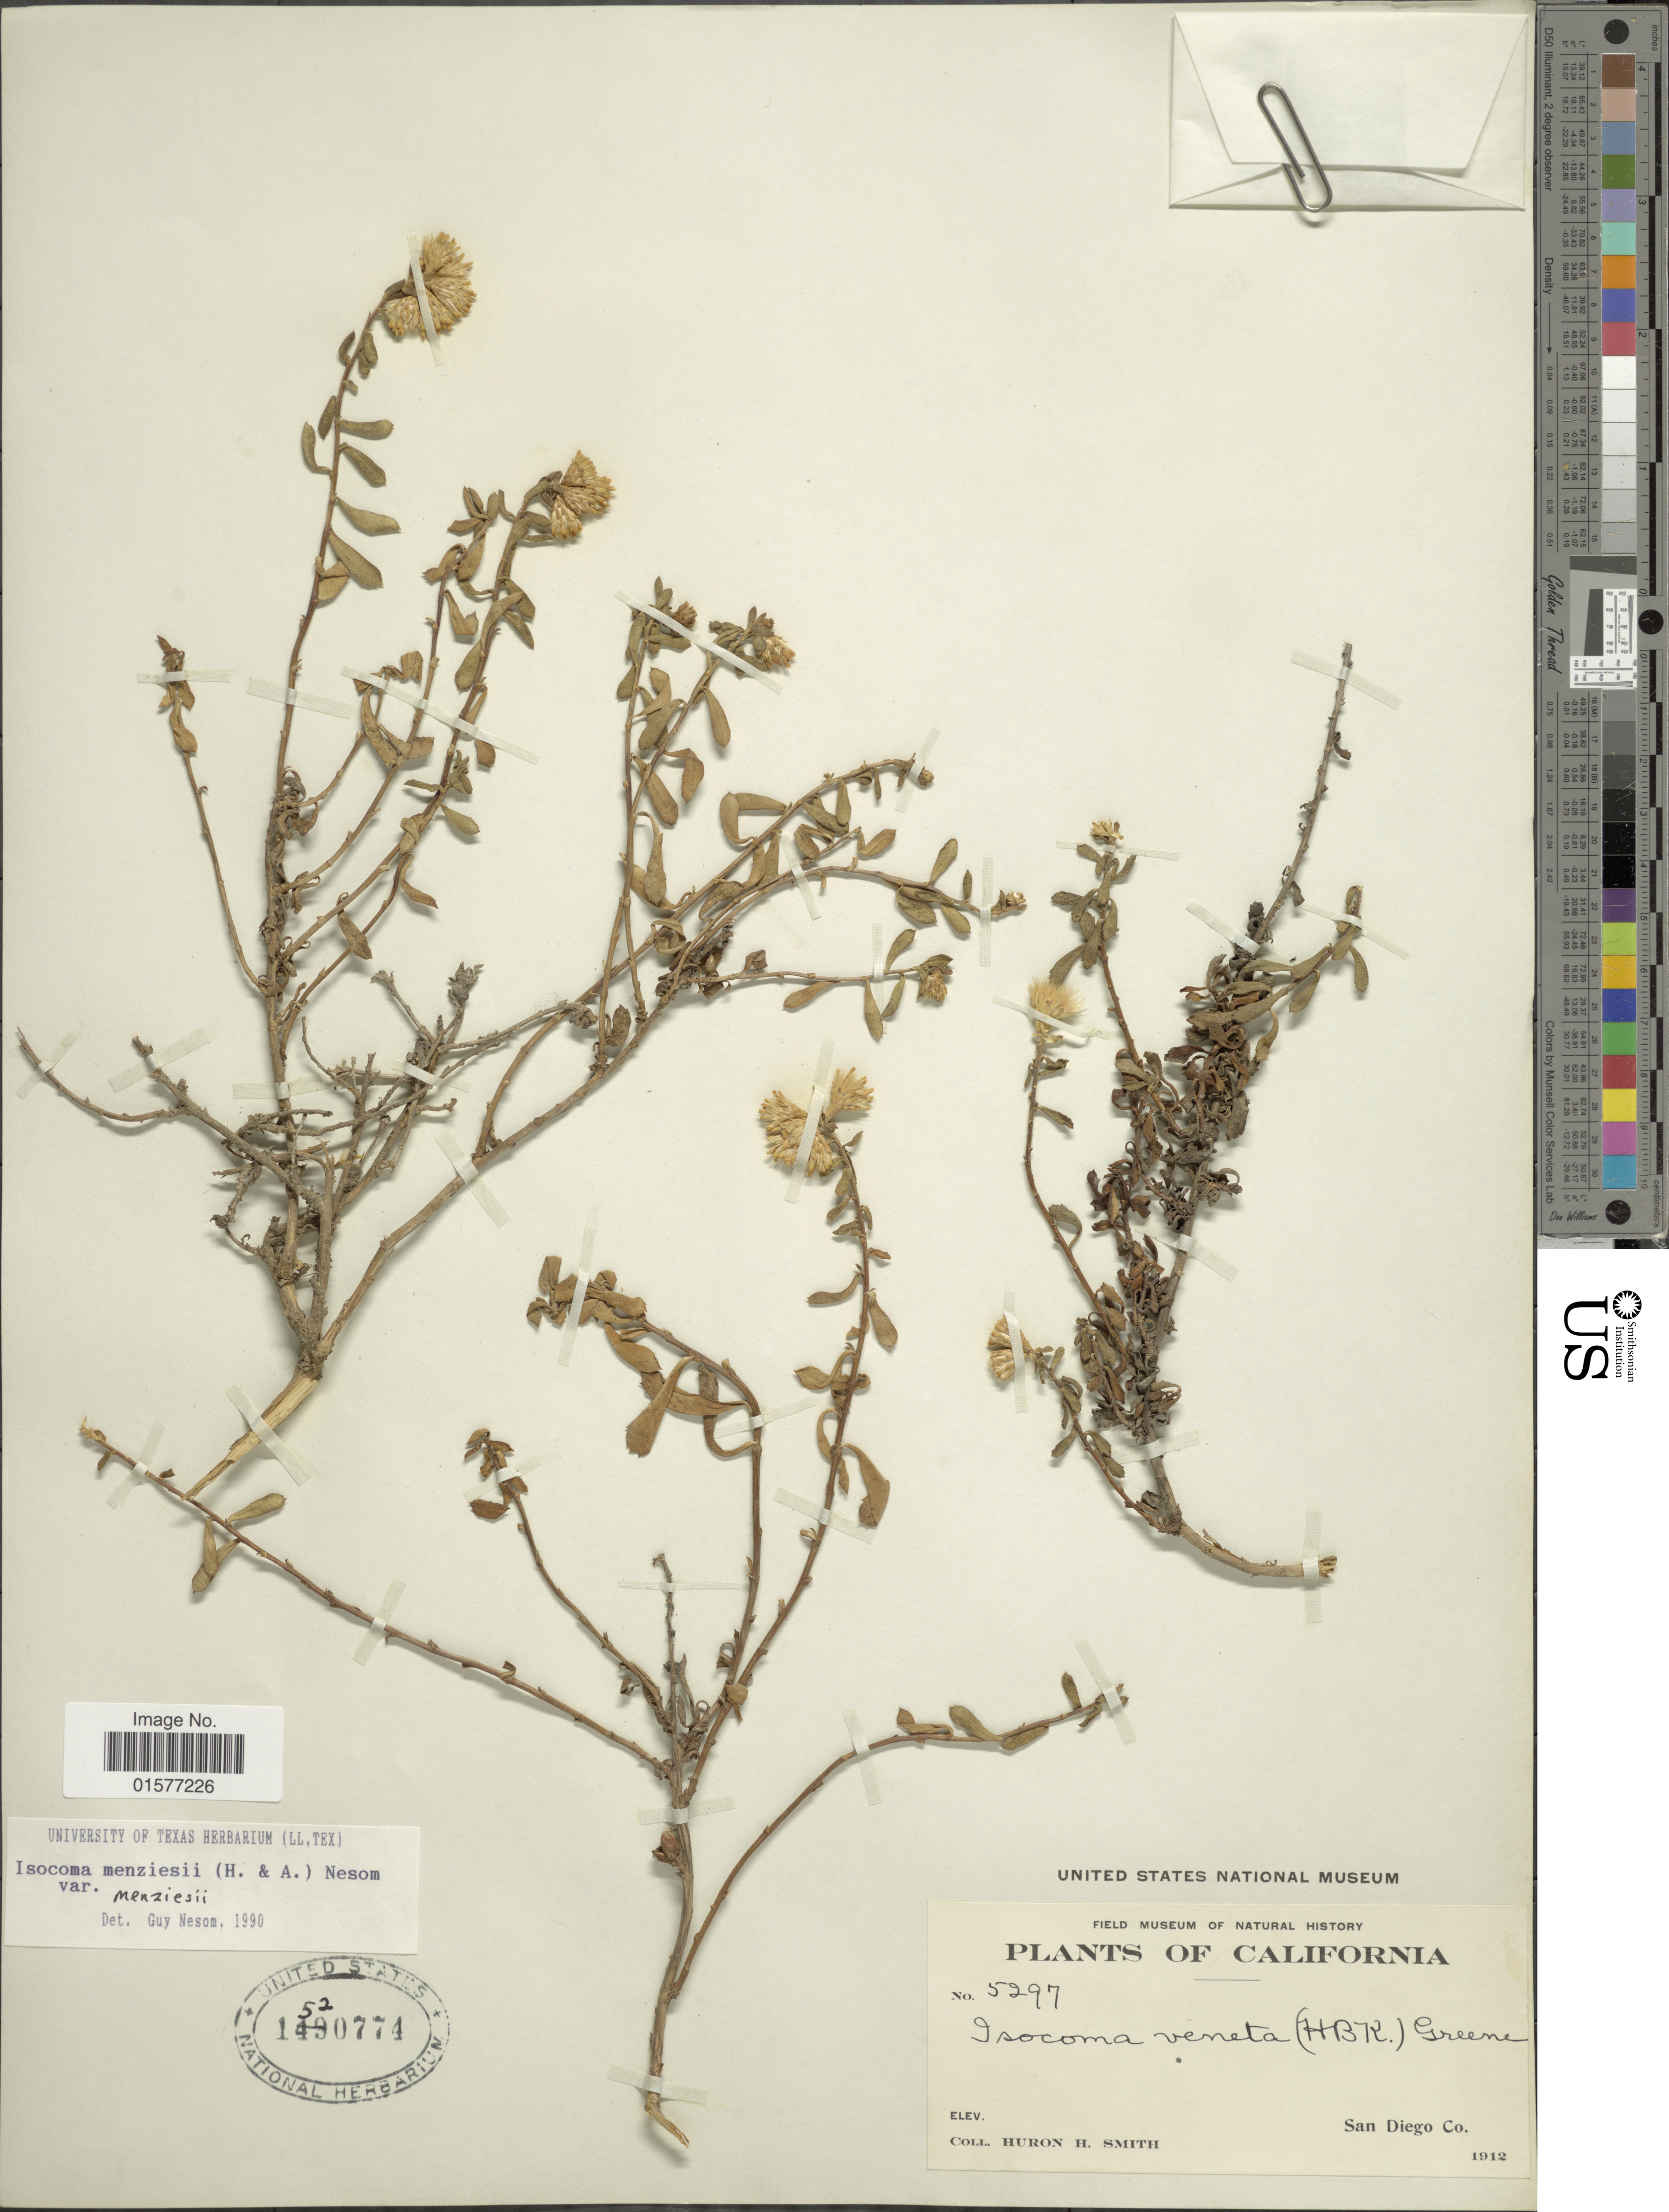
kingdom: Plantae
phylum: Tracheophyta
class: Magnoliopsida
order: Asterales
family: Asteraceae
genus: Isocoma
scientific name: Isocoma menziesii var. menziesii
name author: (Hook.) G.L. Nesom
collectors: Huron H. Smith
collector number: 5297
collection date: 1912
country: United States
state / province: California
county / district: San Diego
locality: San Diego Co.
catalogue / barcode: US 1520774